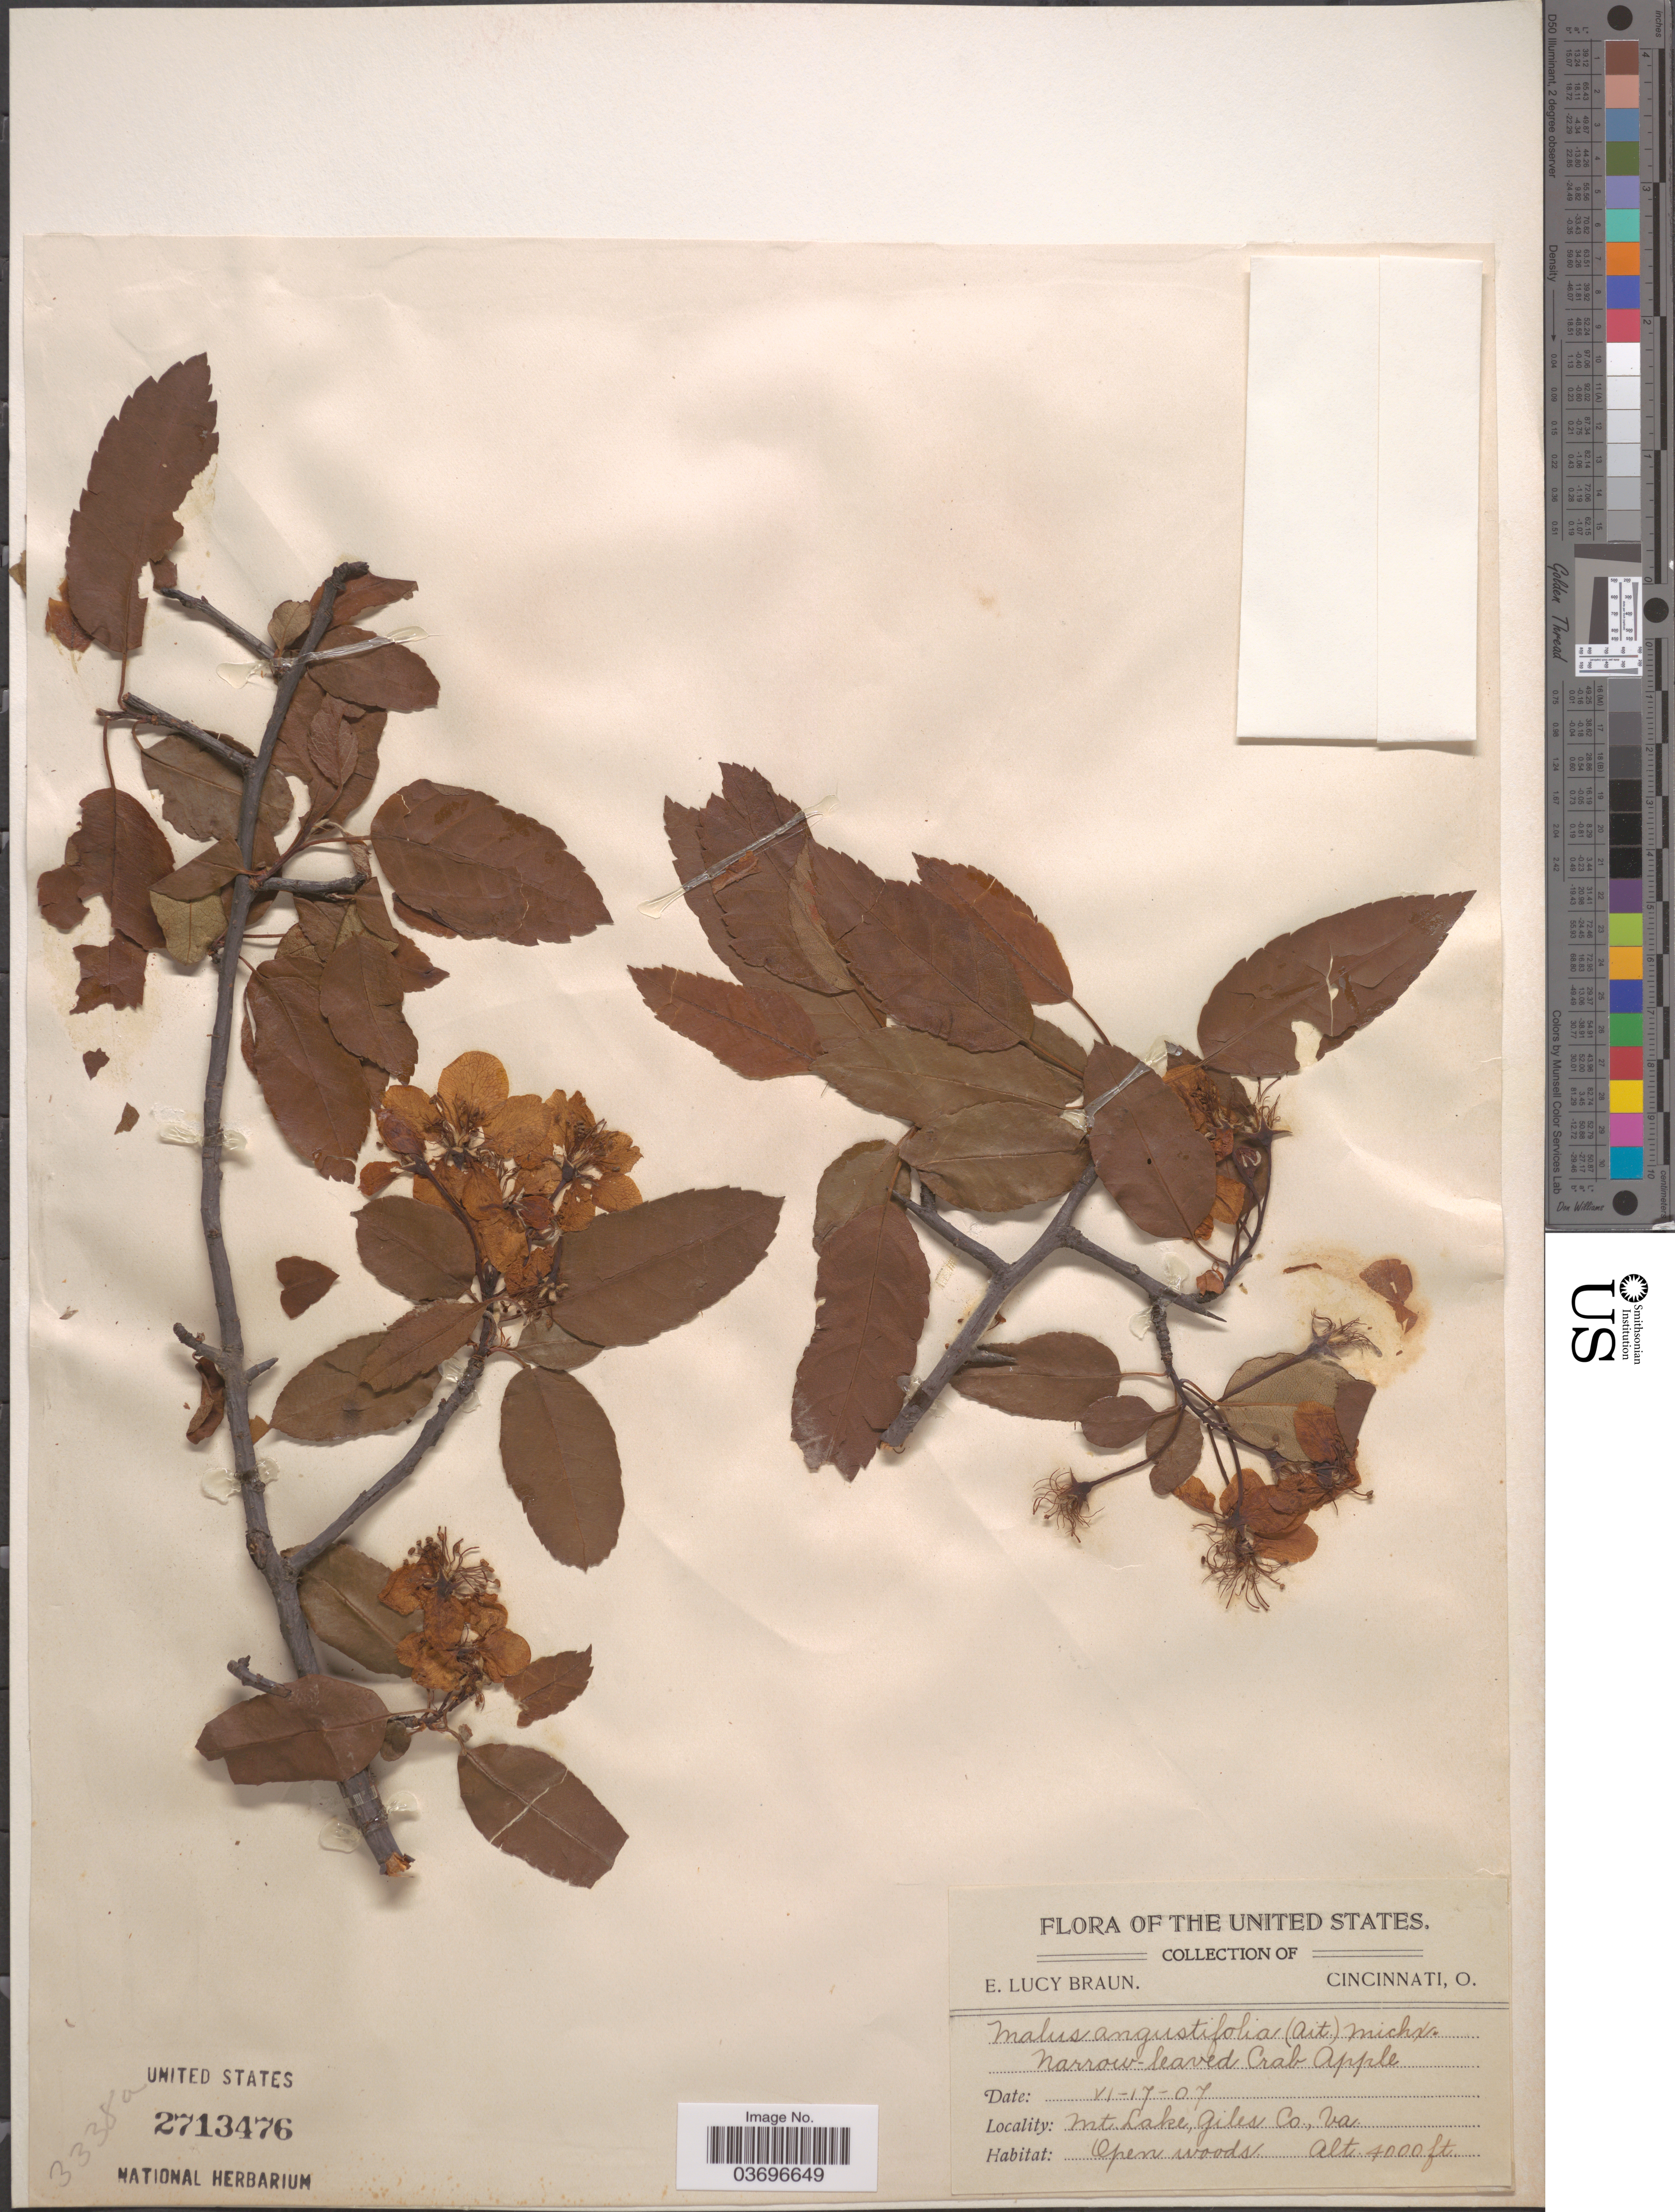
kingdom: Plantae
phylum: Tracheophyta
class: Magnoliopsida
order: Rosales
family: Rosaceae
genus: Malus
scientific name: Malus angustifolia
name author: (Aiton) Michx.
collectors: E. L. Braun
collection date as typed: Transcribed d/m/y: 17/6/7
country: United States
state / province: Virginia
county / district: Giles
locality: Mt. Lake, Giles Co.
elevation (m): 1219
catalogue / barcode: US 2713476